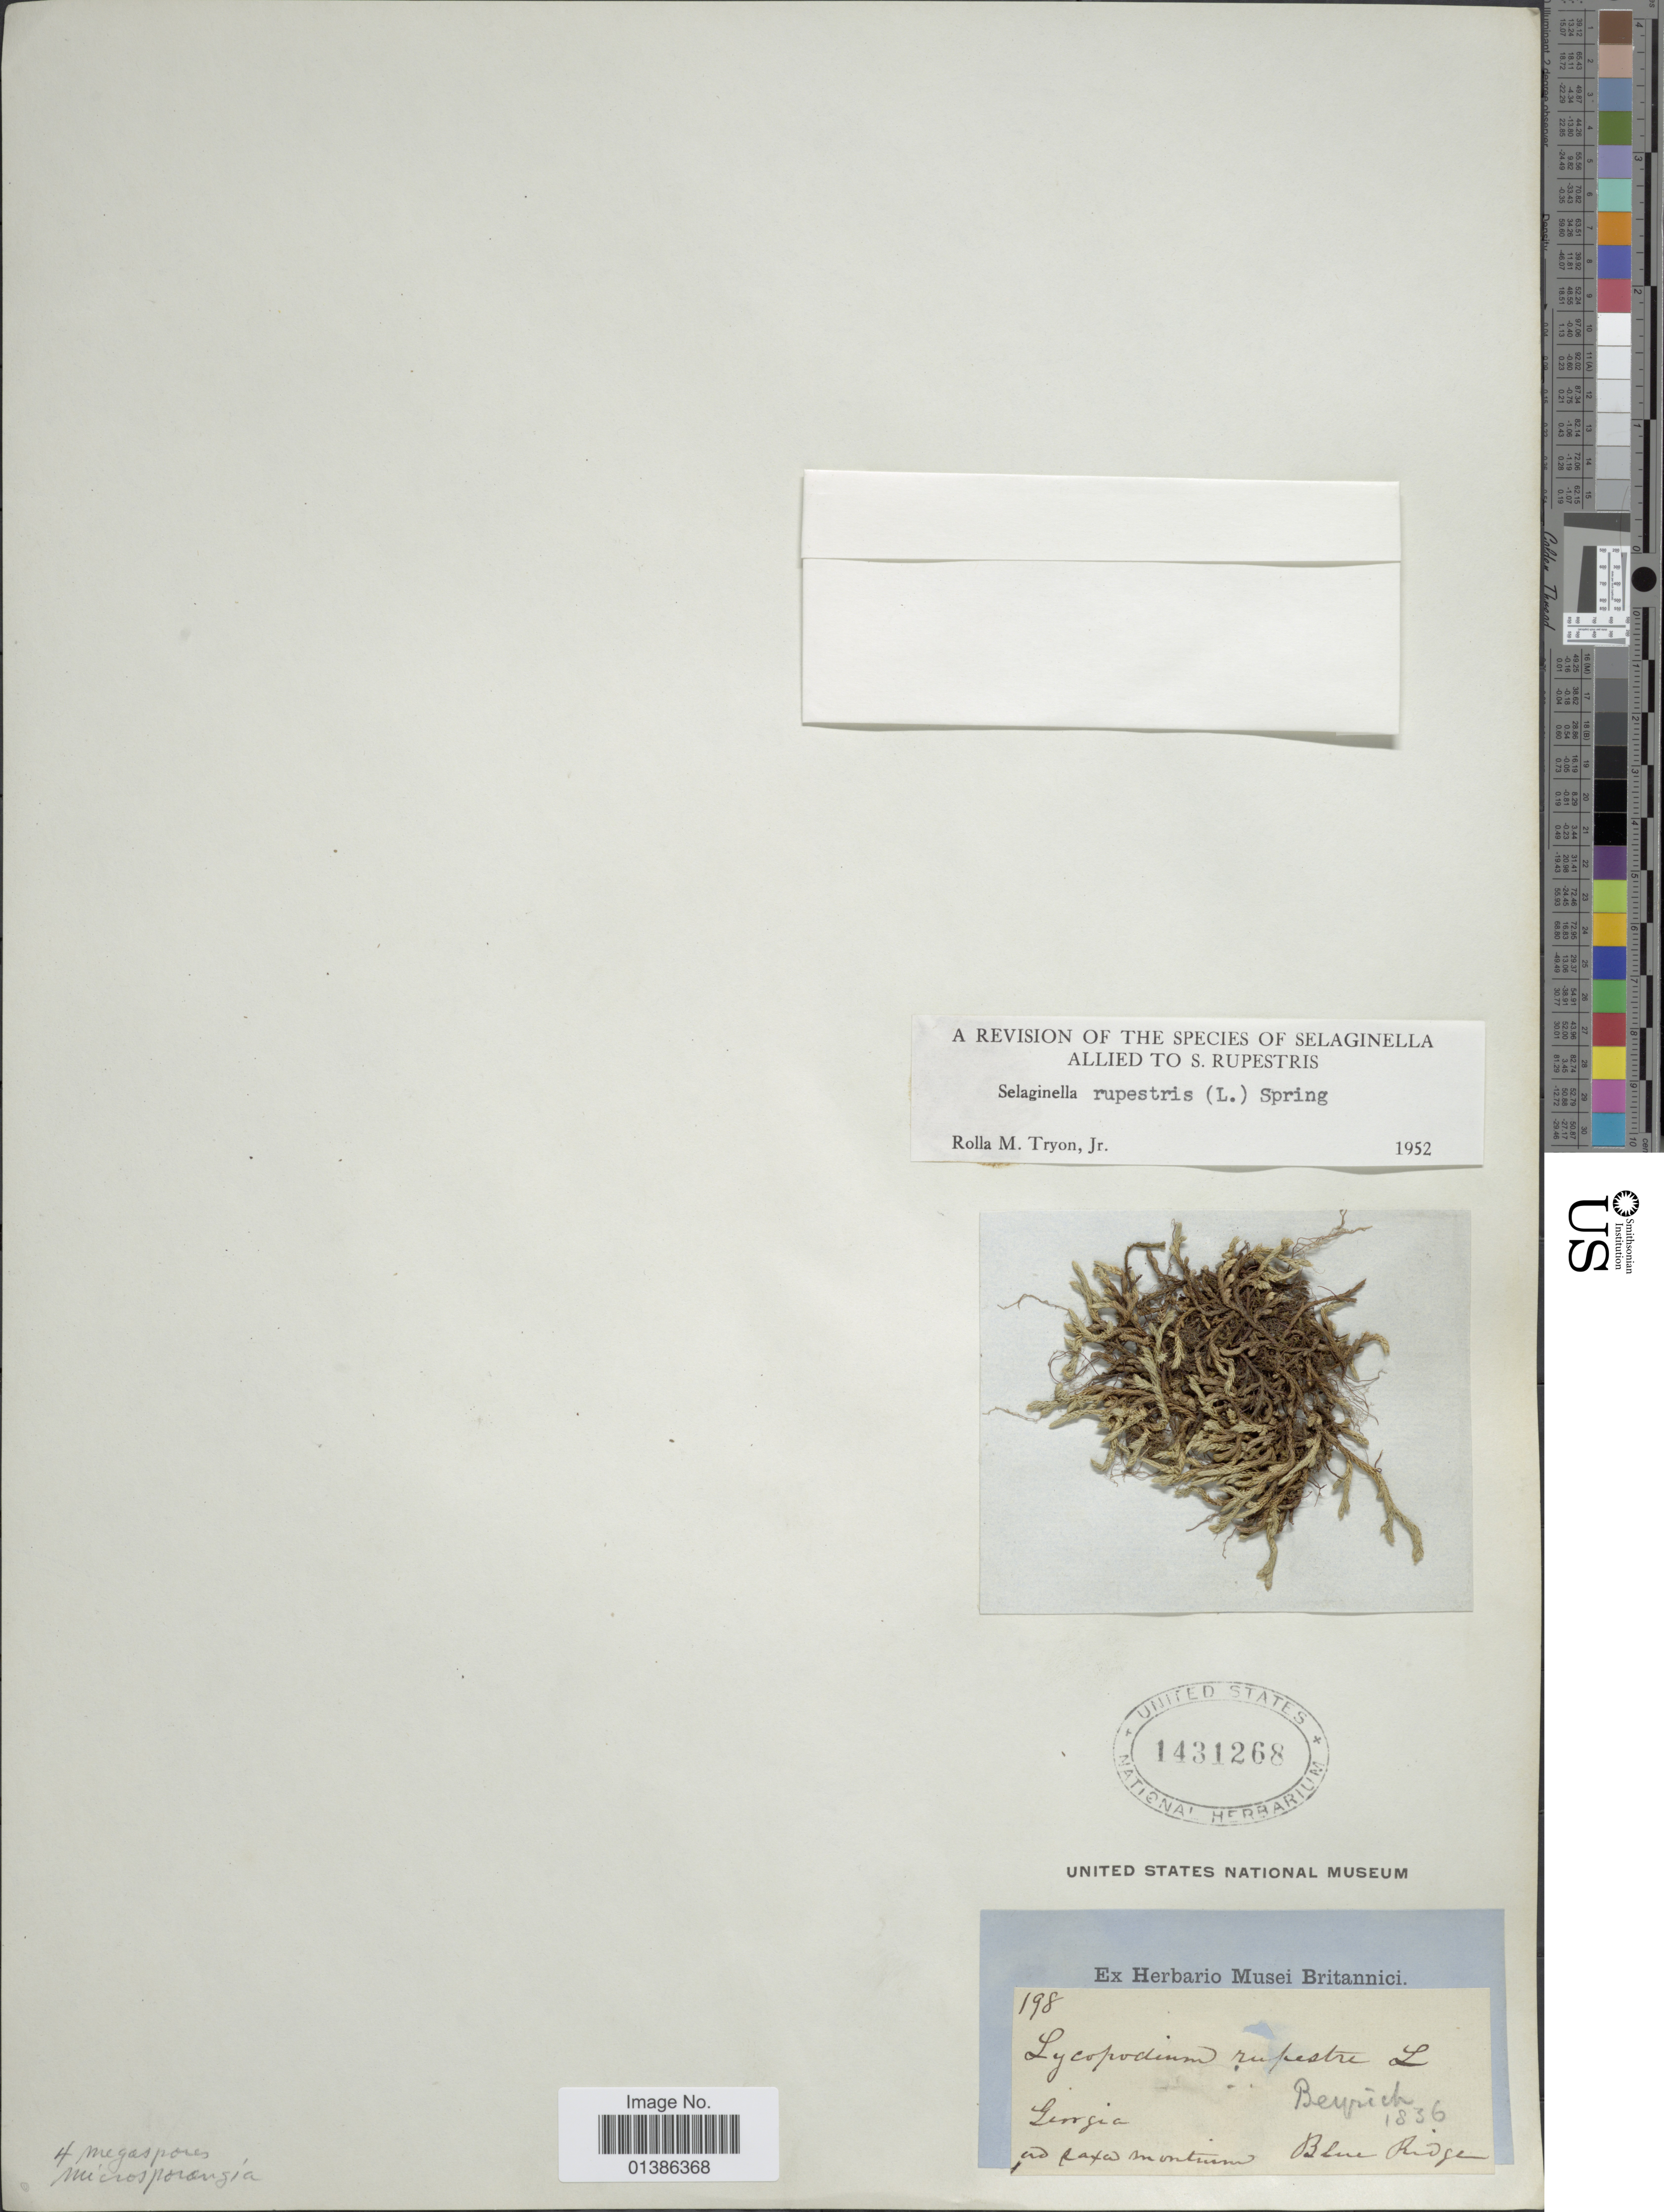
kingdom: Plantae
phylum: Tracheophyta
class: Lycopodiopsida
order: Selaginellales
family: Selaginellaceae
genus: Selaginella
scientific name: Selaginella rupestris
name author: (L.) Spring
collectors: -. Beyrich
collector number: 198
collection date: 1836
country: United States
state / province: Georgia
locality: Blue Ridge.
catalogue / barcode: US 1431268